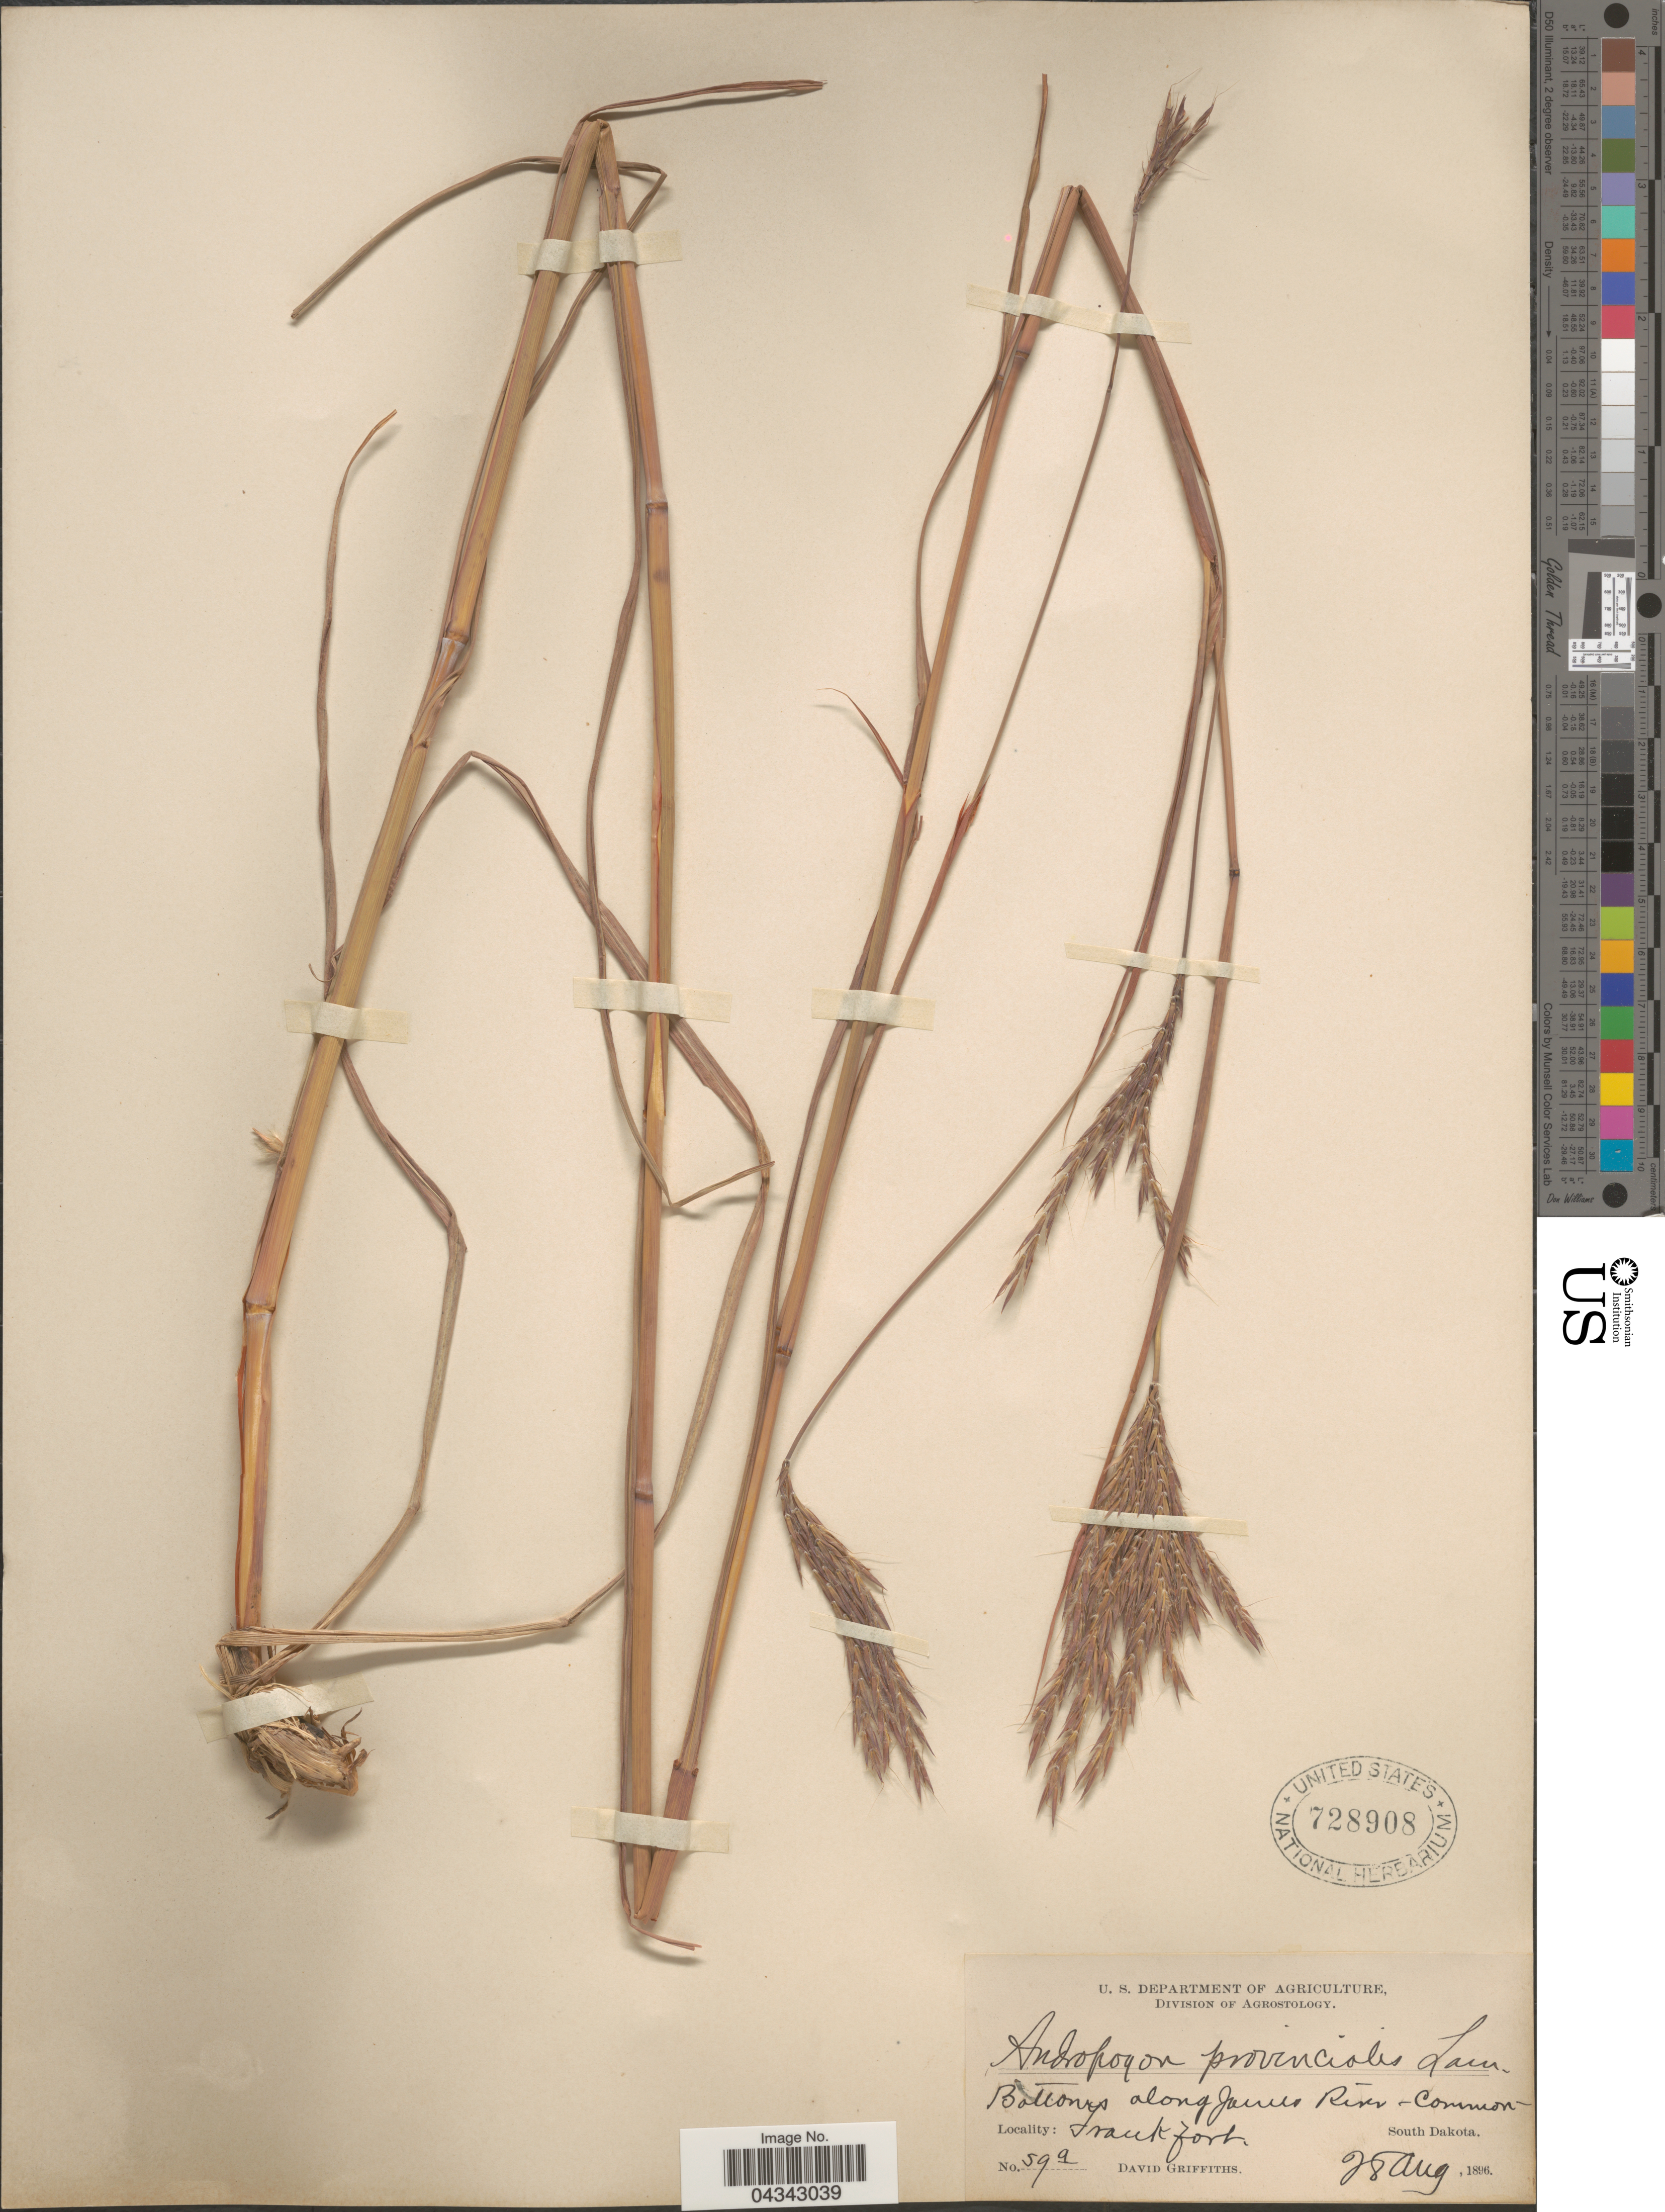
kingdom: Plantae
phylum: Tracheophyta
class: Liliopsida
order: Poales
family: Poaceae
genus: Andropogon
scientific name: Andropogon gerardii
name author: Vitman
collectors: D. Griffiths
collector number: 59a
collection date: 1896-08-28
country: United States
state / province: South Dakota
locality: Bottoms along James River. Frankfort.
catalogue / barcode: US 728908